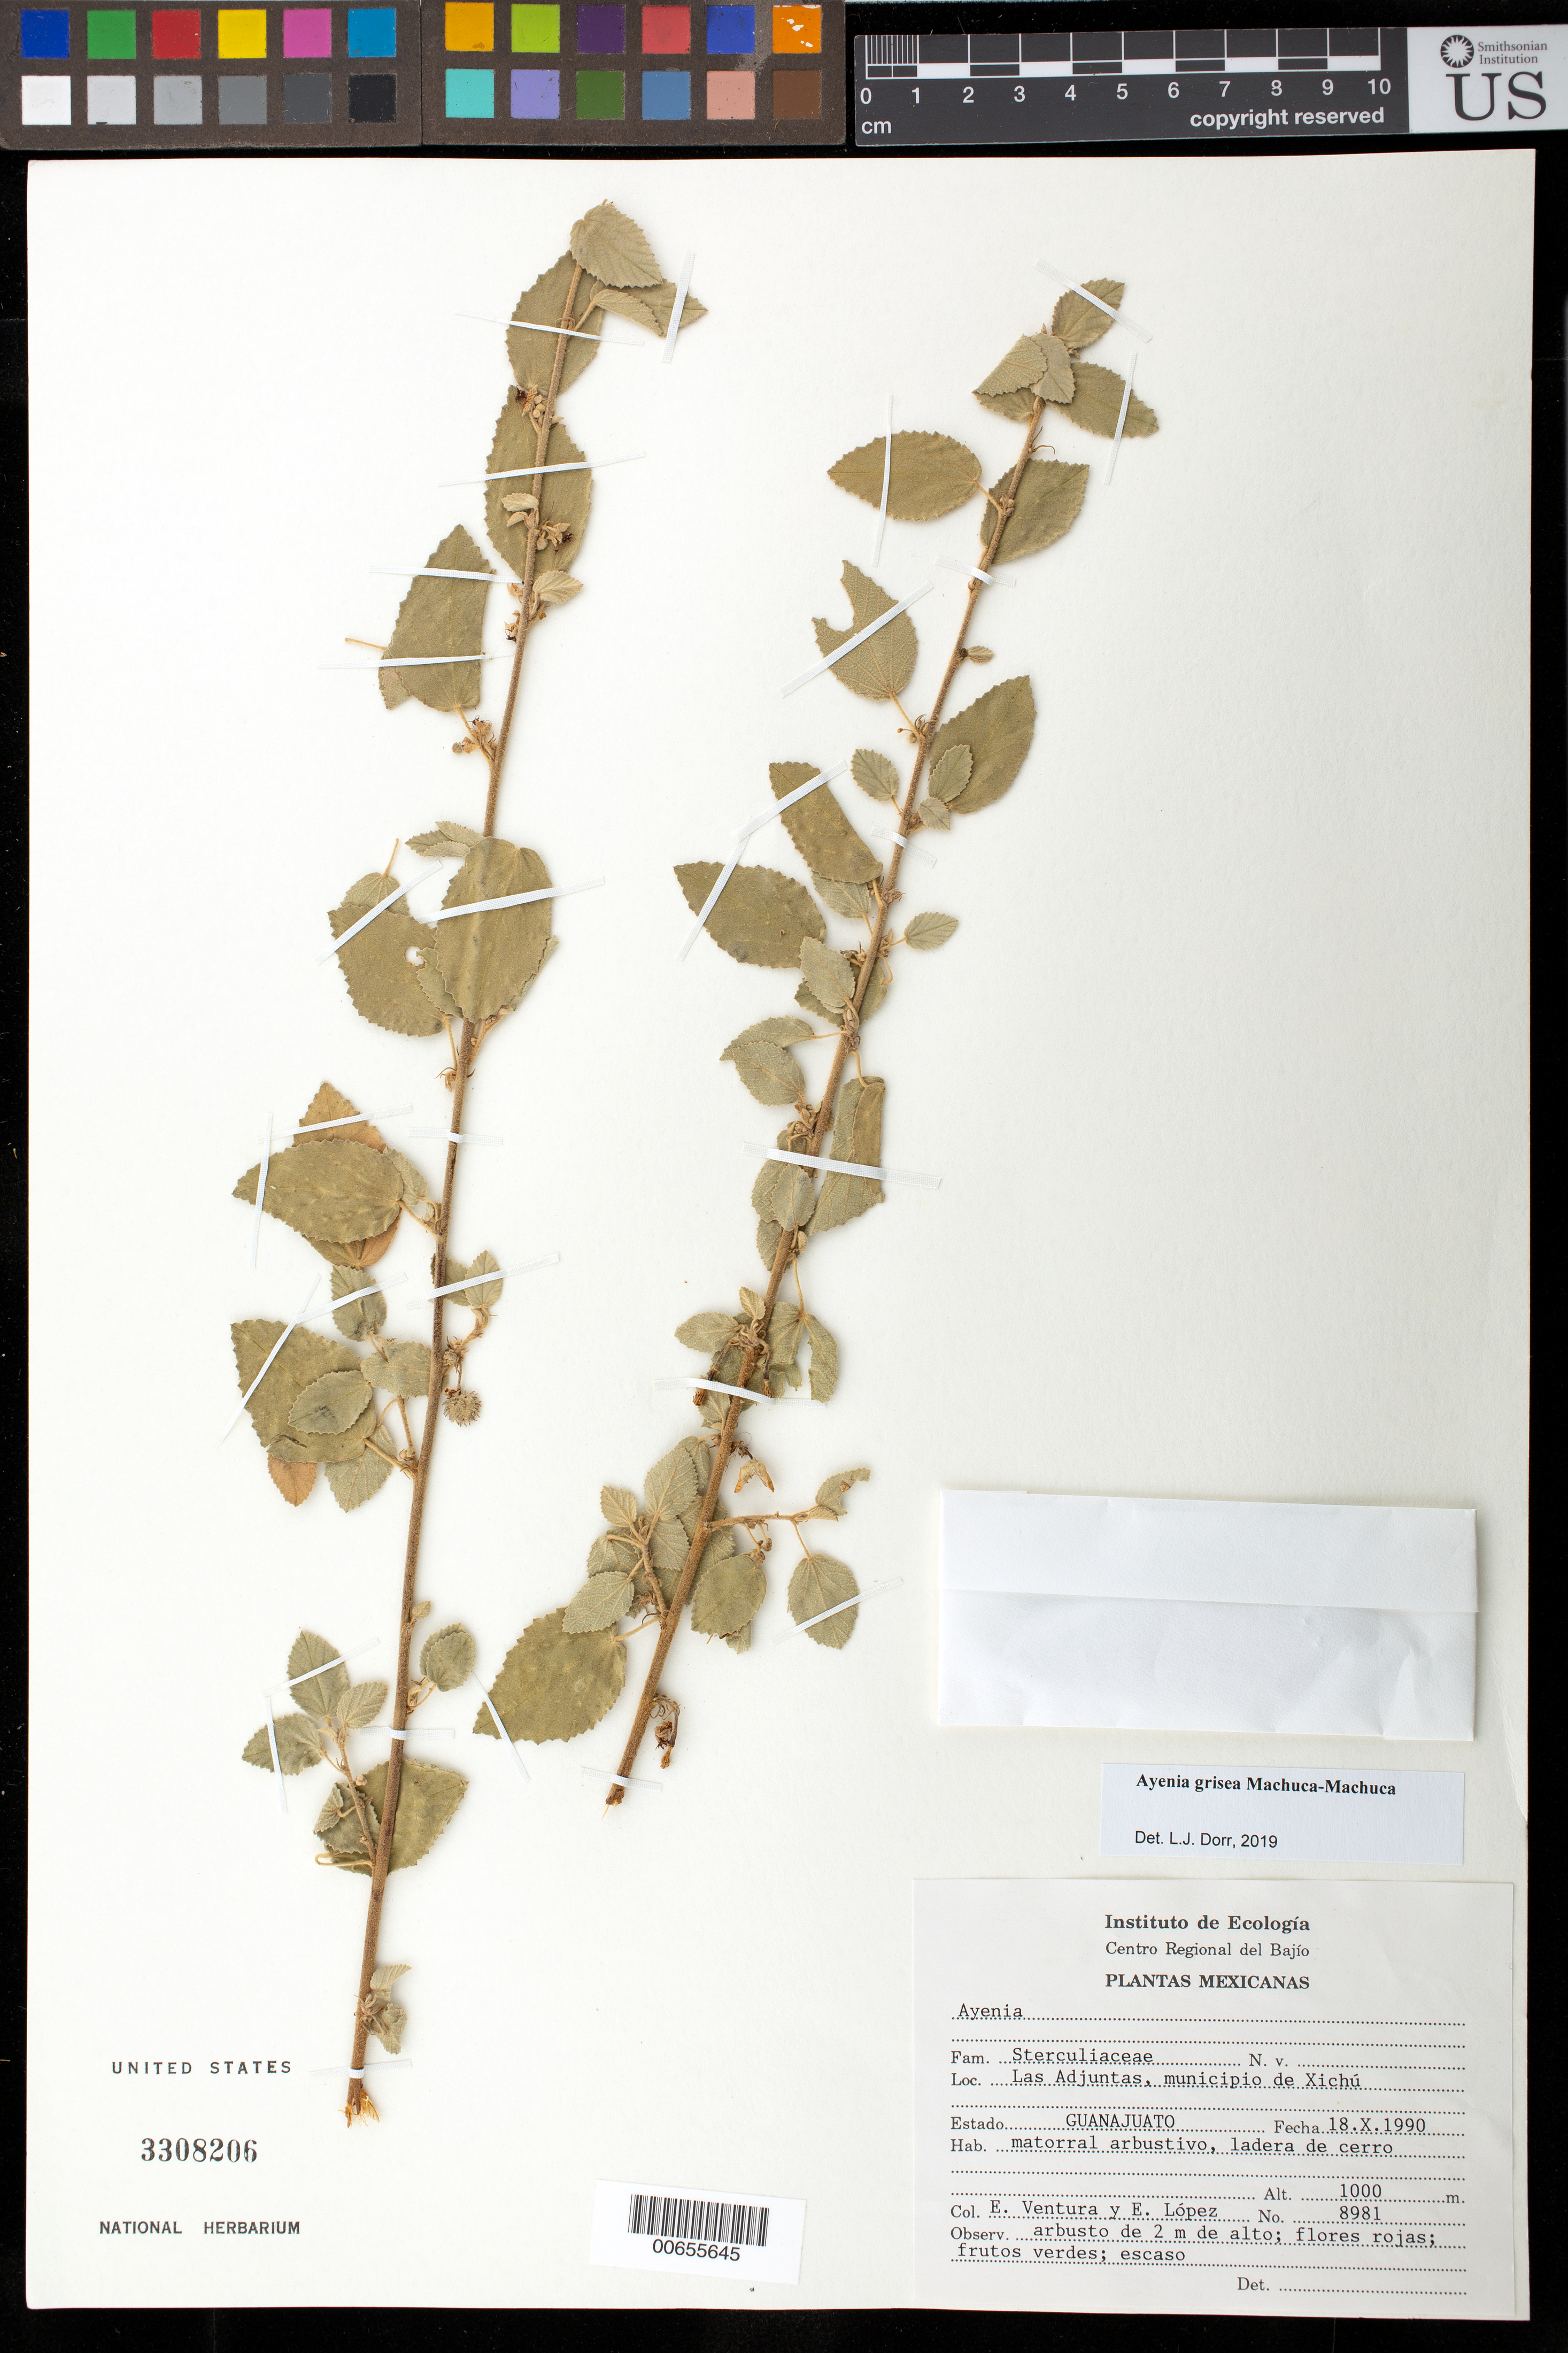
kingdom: Plantae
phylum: Tracheophyta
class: Magnoliopsida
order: Malvales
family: Malvaceae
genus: Ayenia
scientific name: Ayenia grisea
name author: Machuca-Machuca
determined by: Dorr, L. J., (BOT), Smithsonian Institution - National Museum of Natural History (UNITED STATES)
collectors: E. Ventura & E. López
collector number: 8981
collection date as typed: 18 Oct 1990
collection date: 1990-10-18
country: Mexico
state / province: Guanajuato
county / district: Xichú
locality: Las Adjuntas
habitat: Matorral arbustivo, ladera de cerro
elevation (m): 1000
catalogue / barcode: US 3308206